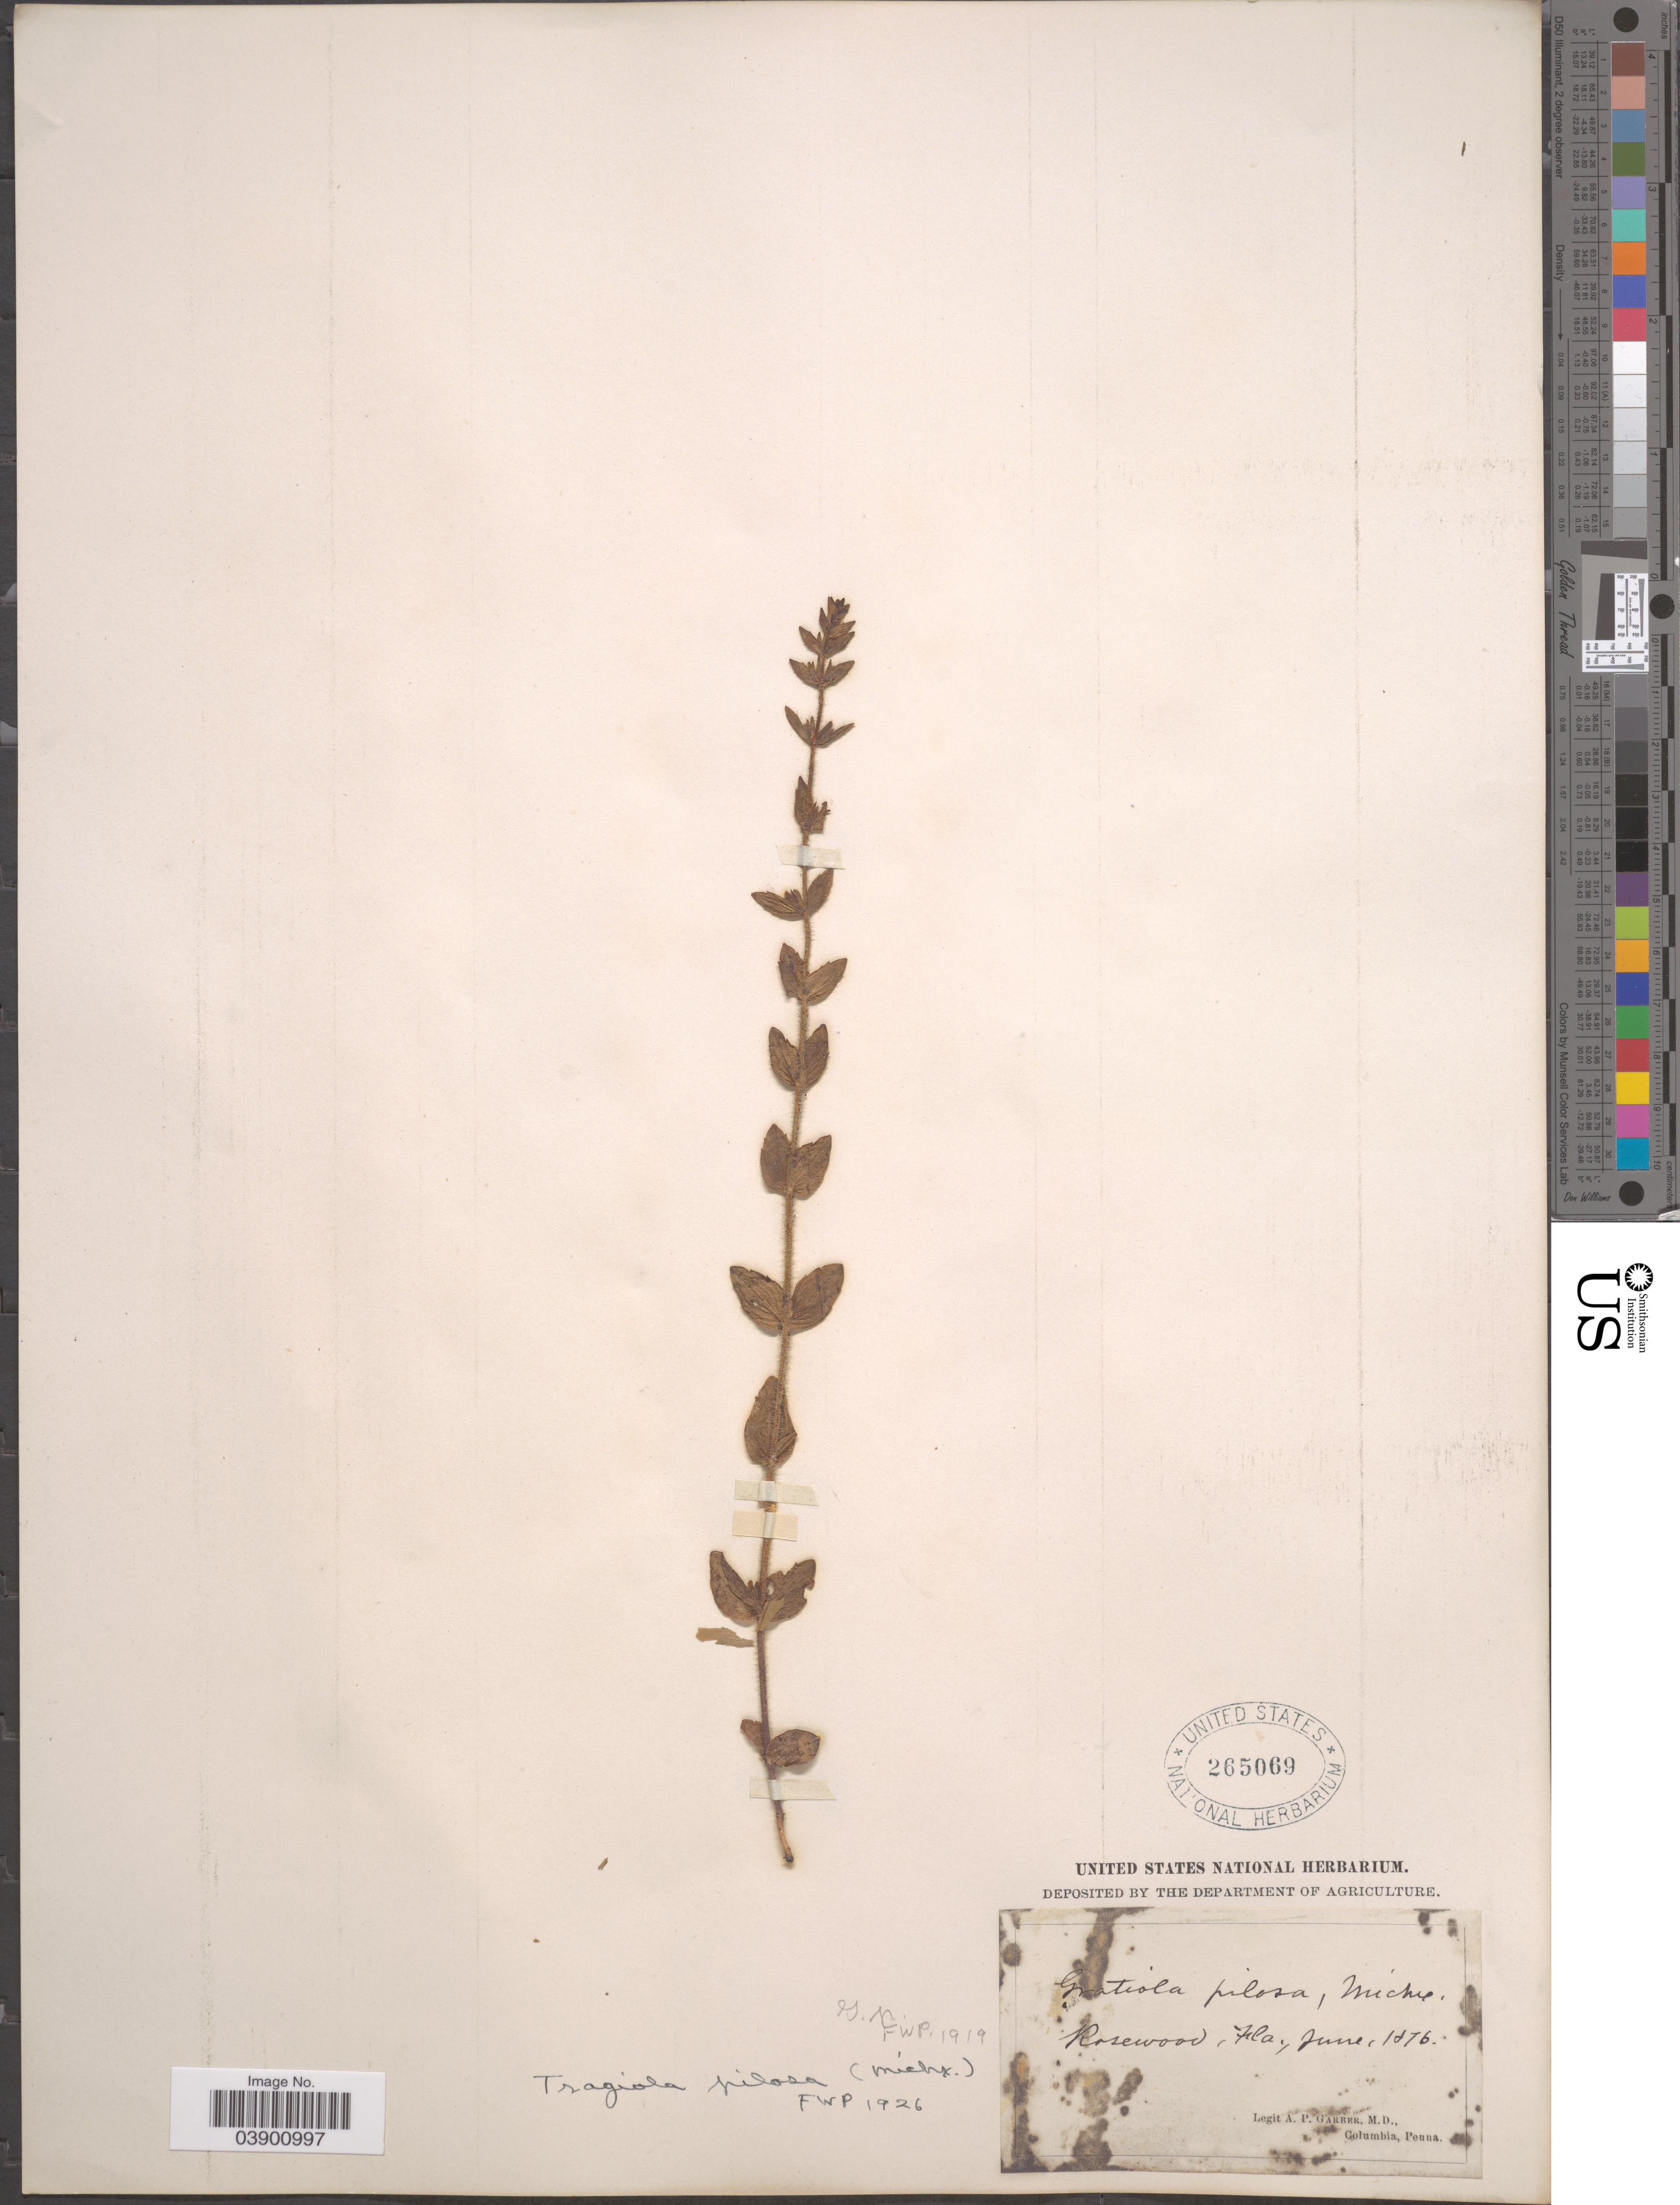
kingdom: Plantae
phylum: Tracheophyta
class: Magnoliopsida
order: Lamiales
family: Plantaginaceae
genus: Gratiola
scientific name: Gratiola pilosa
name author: Michx.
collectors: A. P. Garber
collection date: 1876-06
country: United States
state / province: Florida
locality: Rosewood.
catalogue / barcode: US 265069